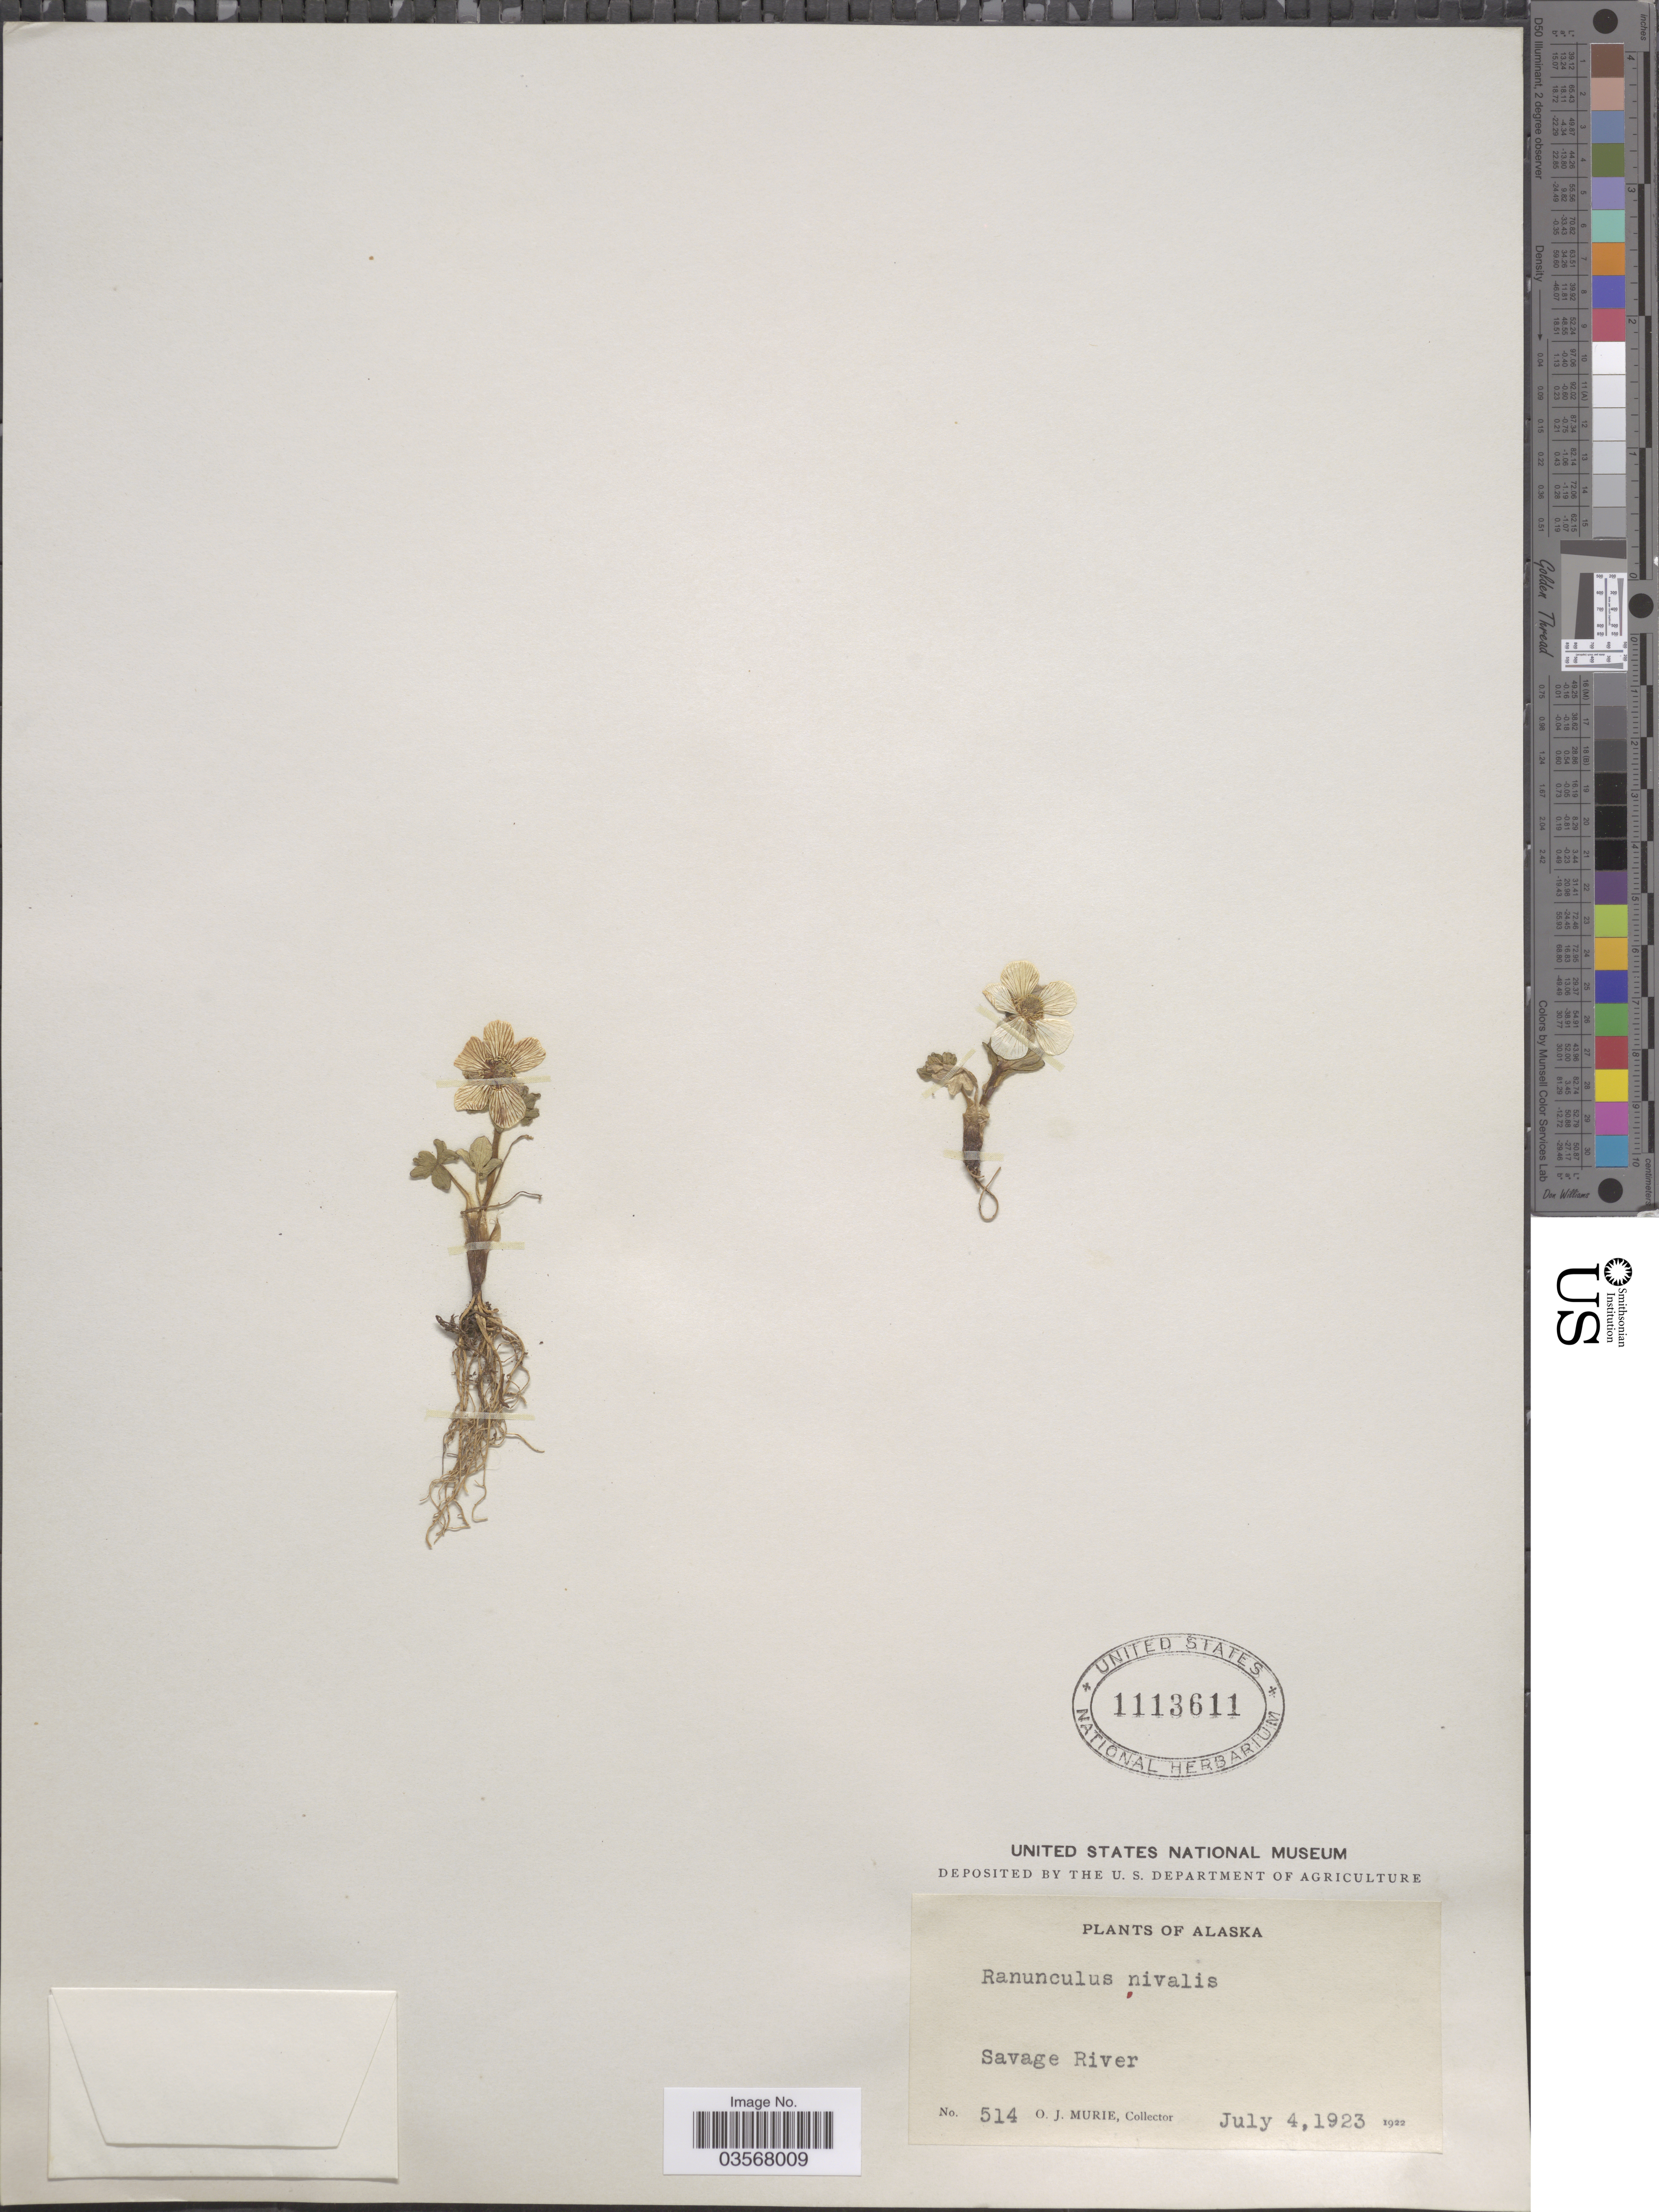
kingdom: Plantae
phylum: Tracheophyta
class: Magnoliopsida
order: Ranunculales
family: Ranunculaceae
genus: Ranunculus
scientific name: Ranunculus nivalis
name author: L.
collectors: O. Murie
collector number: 514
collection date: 1923-07-04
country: United States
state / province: Alaska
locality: Savage River.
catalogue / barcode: US 1113611